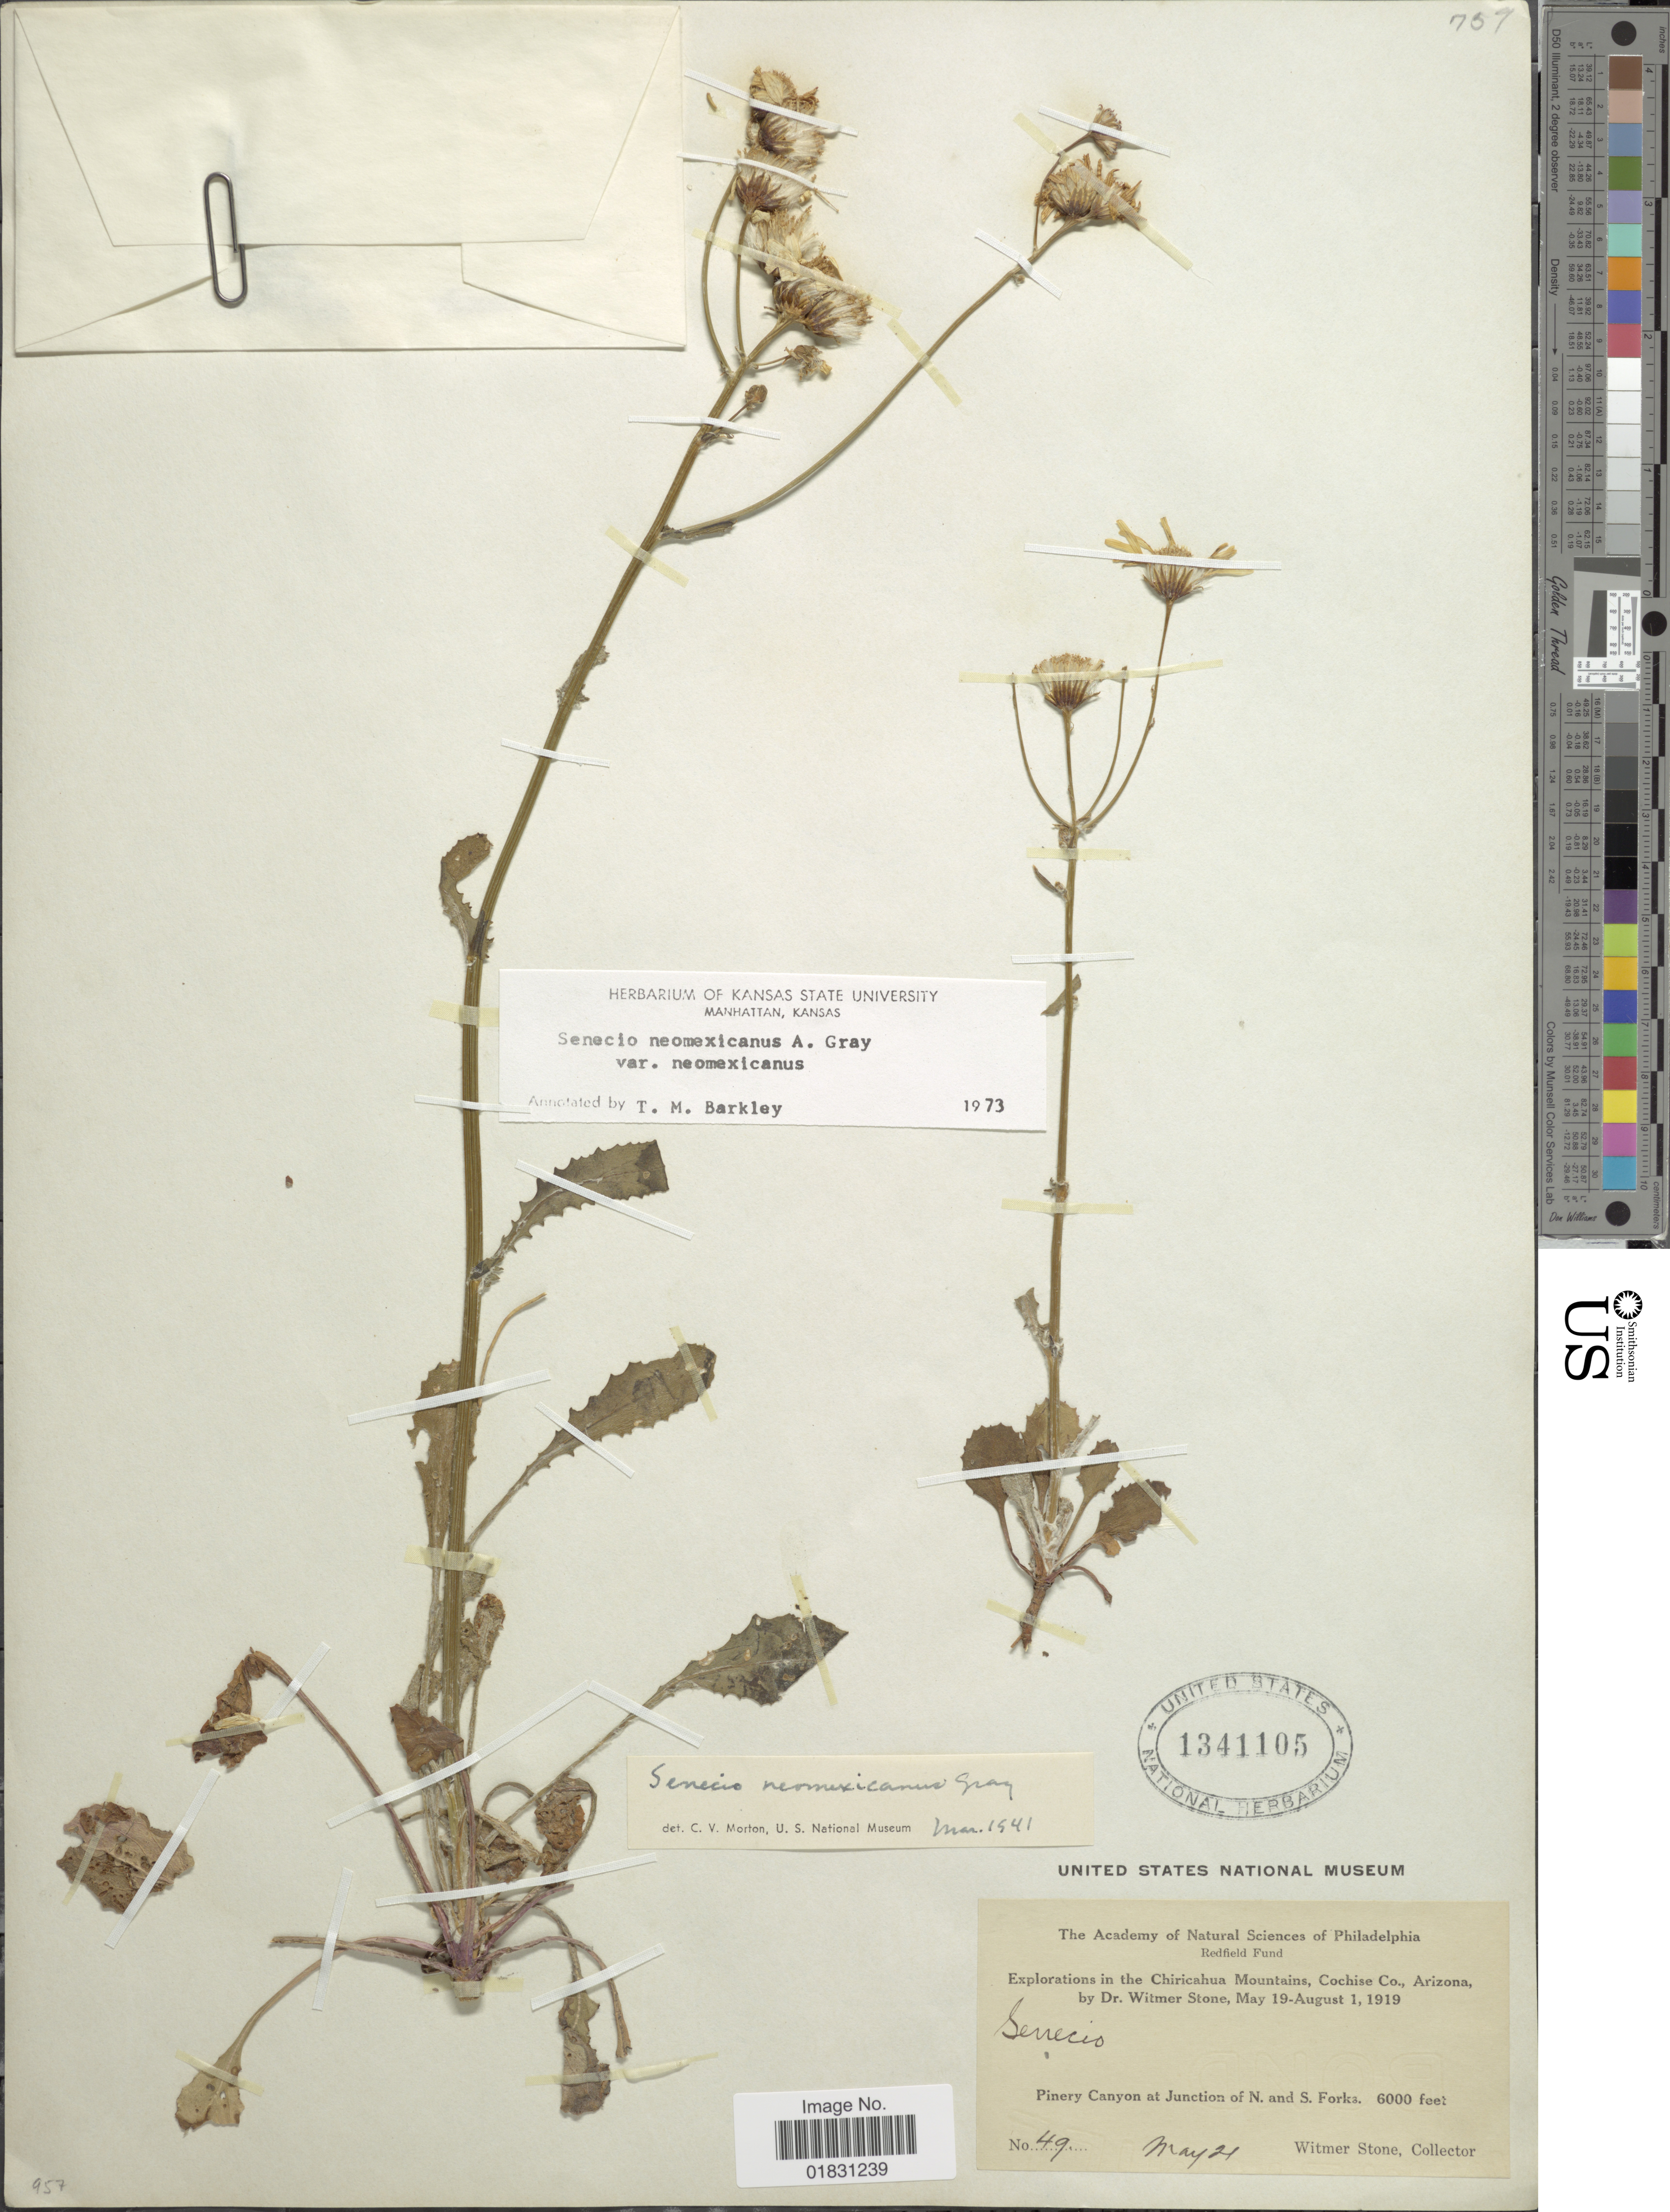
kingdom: Plantae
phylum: Tracheophyta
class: Magnoliopsida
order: Asterales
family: Asteraceae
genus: Packera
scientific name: Packera neomexicana var. neomexicana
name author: (A. Gray) W.A. Weber & Á. Löve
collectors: W. Stone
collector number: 49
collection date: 1919-05-21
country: United States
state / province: Arizona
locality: In the Chiricahua Mountains, Cochise Co, Pinery Canyon at Junction of N and S Forks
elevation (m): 1829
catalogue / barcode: US 1341105